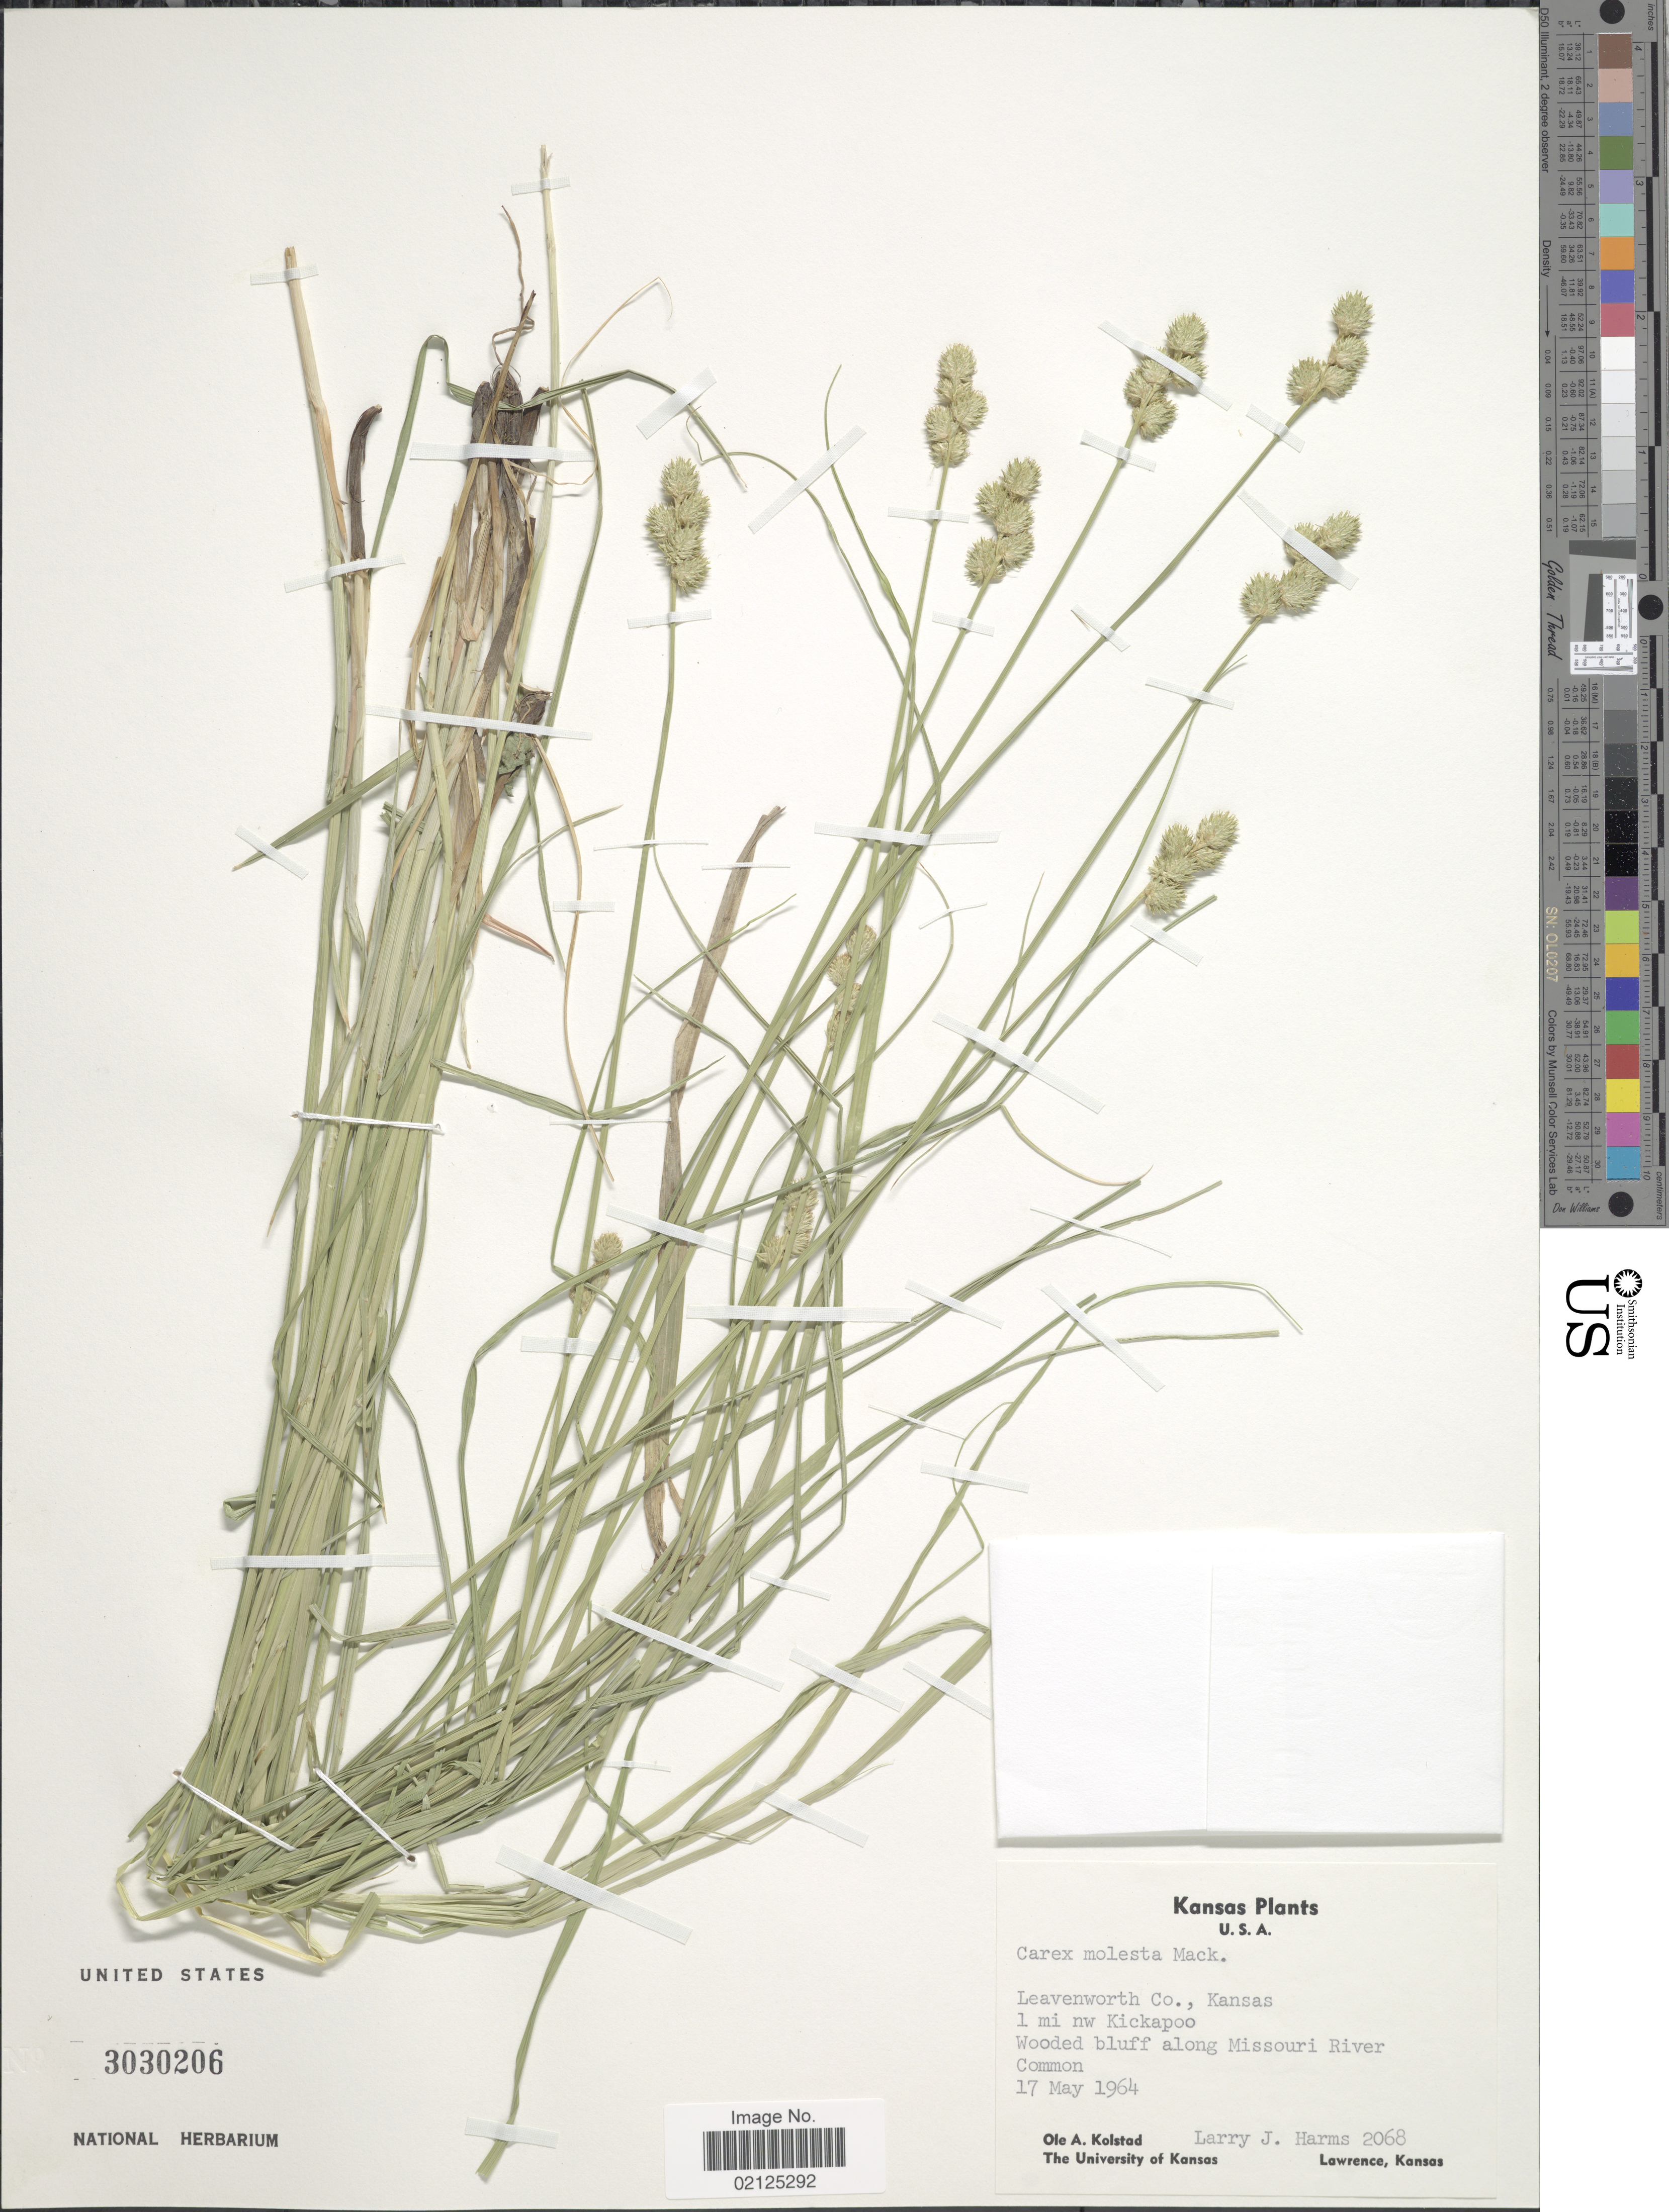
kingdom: Plantae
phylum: Tracheophyta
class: Liliopsida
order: Poales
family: Cyperaceae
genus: Carex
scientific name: Carex molesta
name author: Mack.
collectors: O. Kolstad & L. Harms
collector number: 2068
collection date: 1964-05-17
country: United States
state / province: Missouri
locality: Kansas, Leavenworth Co., 1 mi nw Kickapoo, Wooded bluff along Missouri River, Common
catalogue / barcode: US 3030206